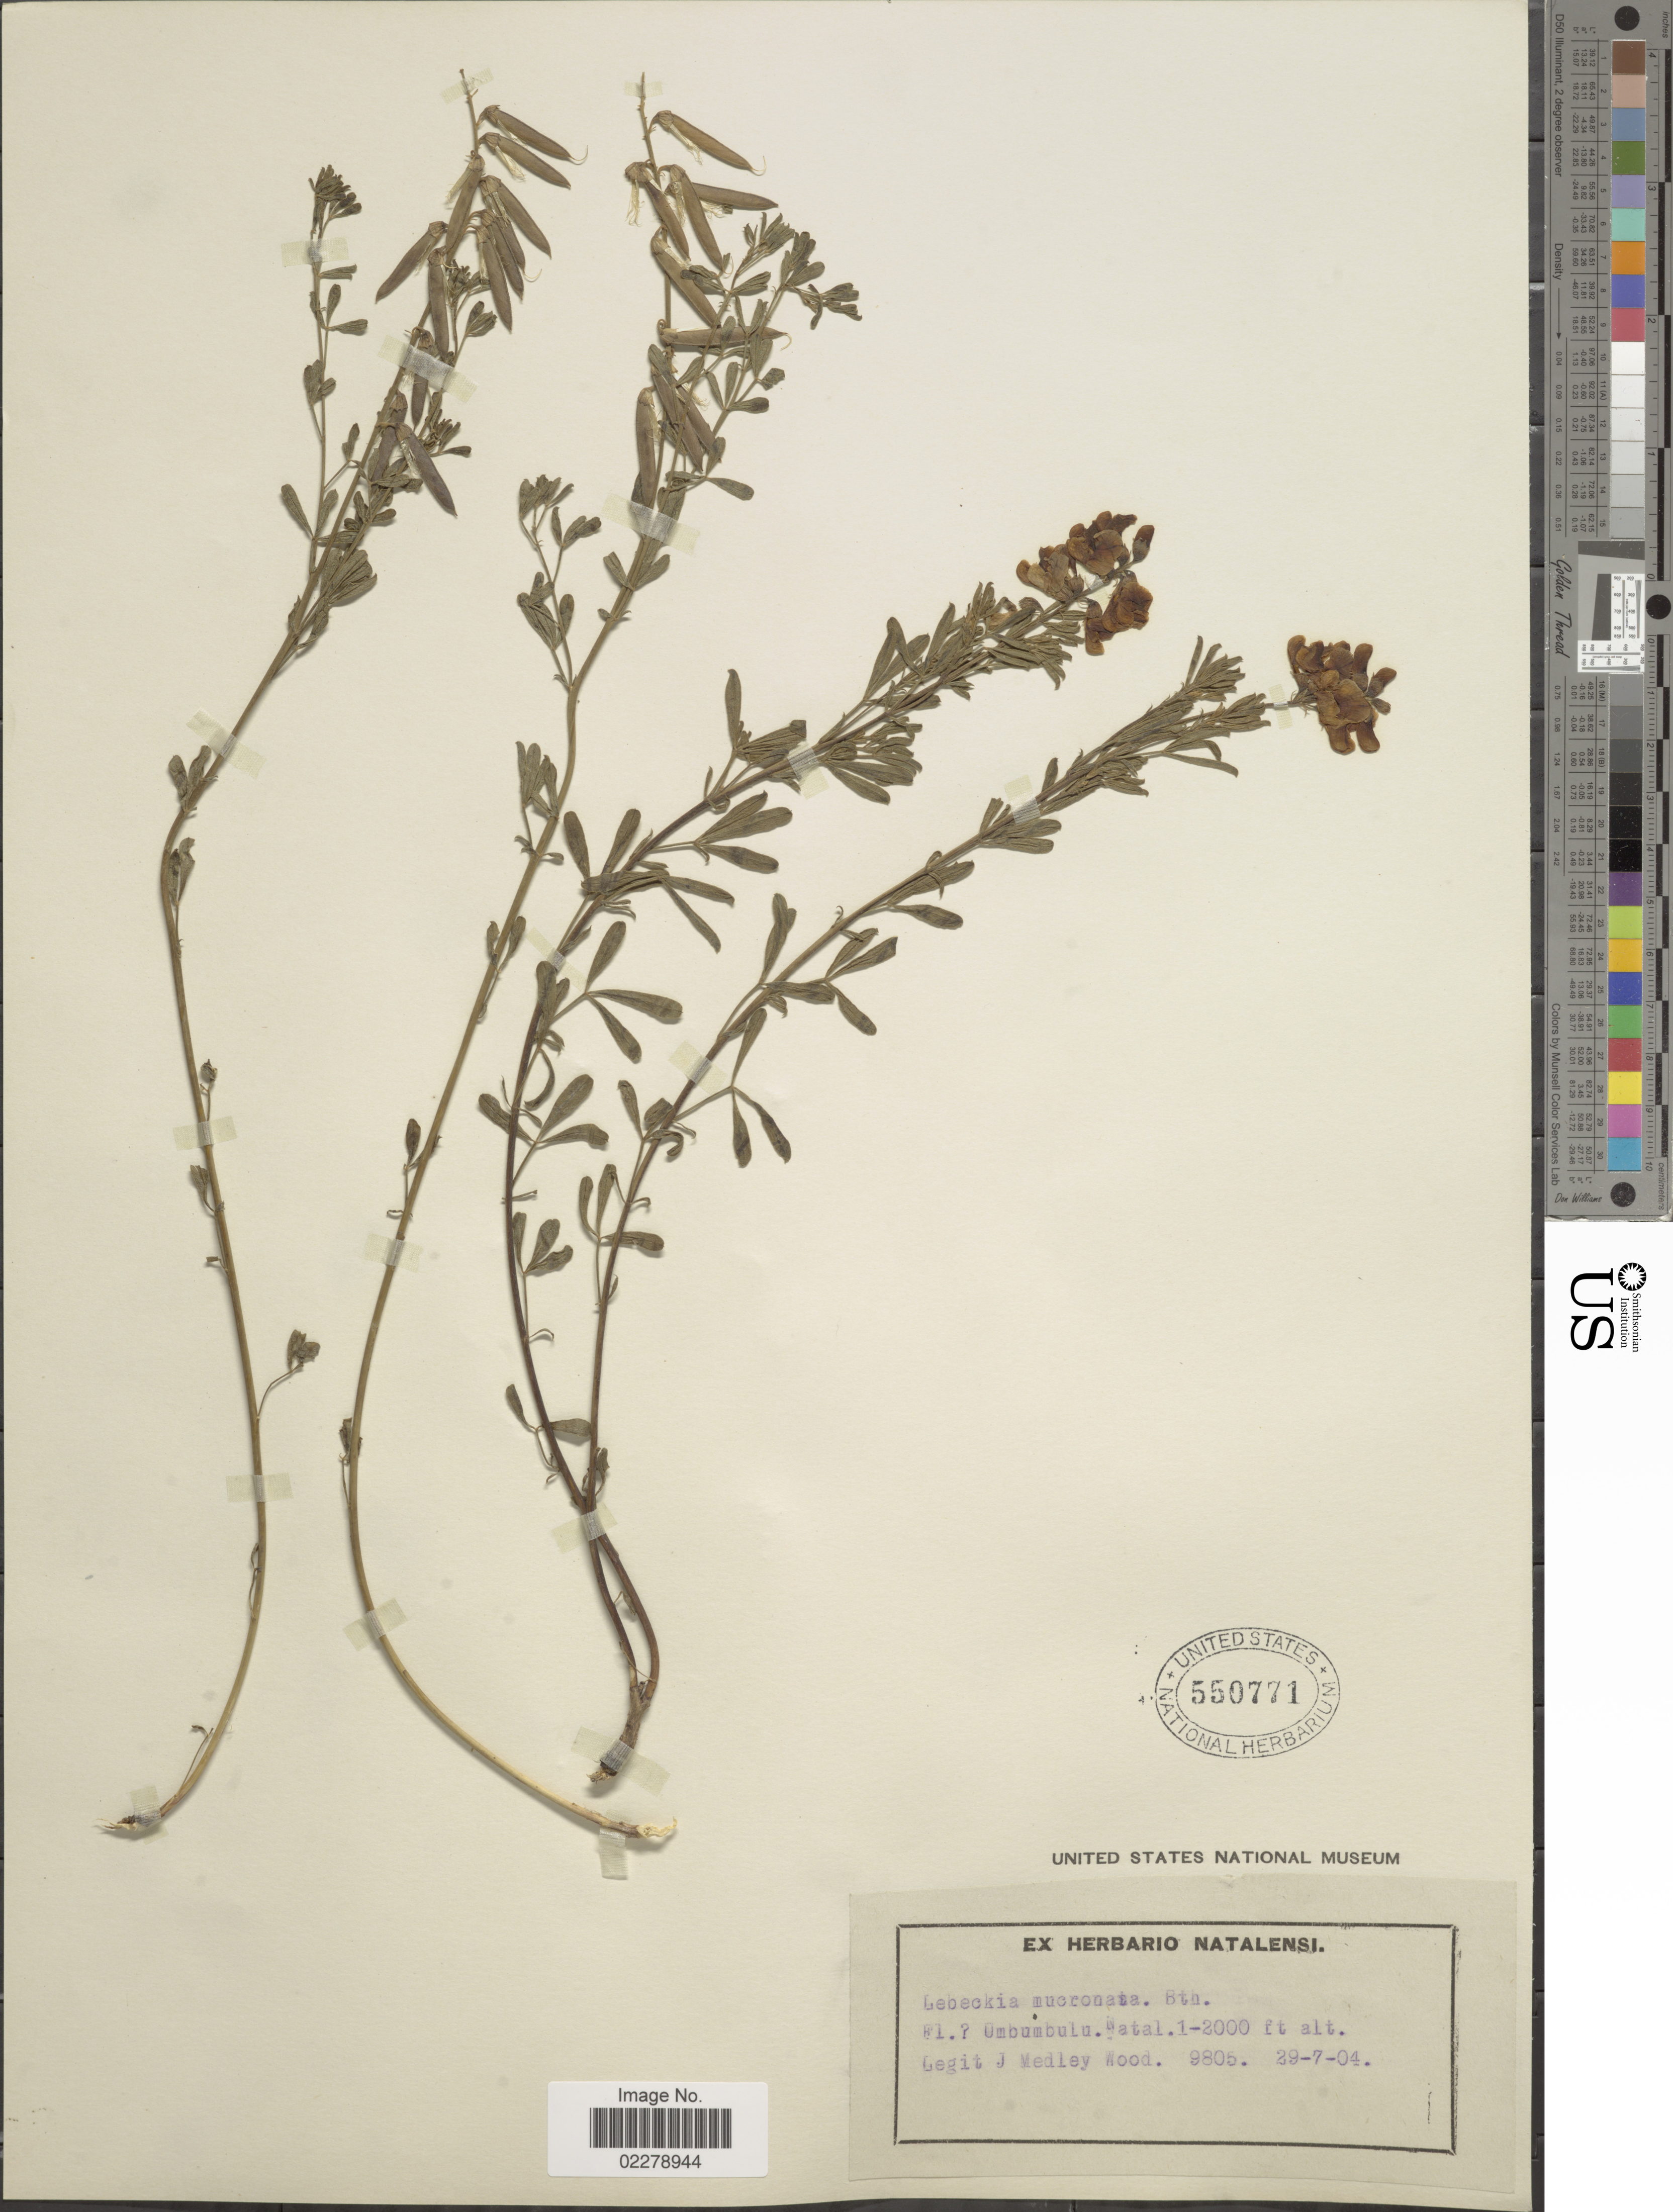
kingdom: Plantae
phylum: Tracheophyta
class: Magnoliopsida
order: Fabales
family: Fabaceae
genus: Wiborgiella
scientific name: Wiborgiella mucronata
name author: (Benth.) Boatwr. & B.-E. van Wyk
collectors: J. M. Wood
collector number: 985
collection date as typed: Transcribed d/m/y: 29/7/04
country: South Africa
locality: Umbumbulu. Natal.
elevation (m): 305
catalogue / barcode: US 550771